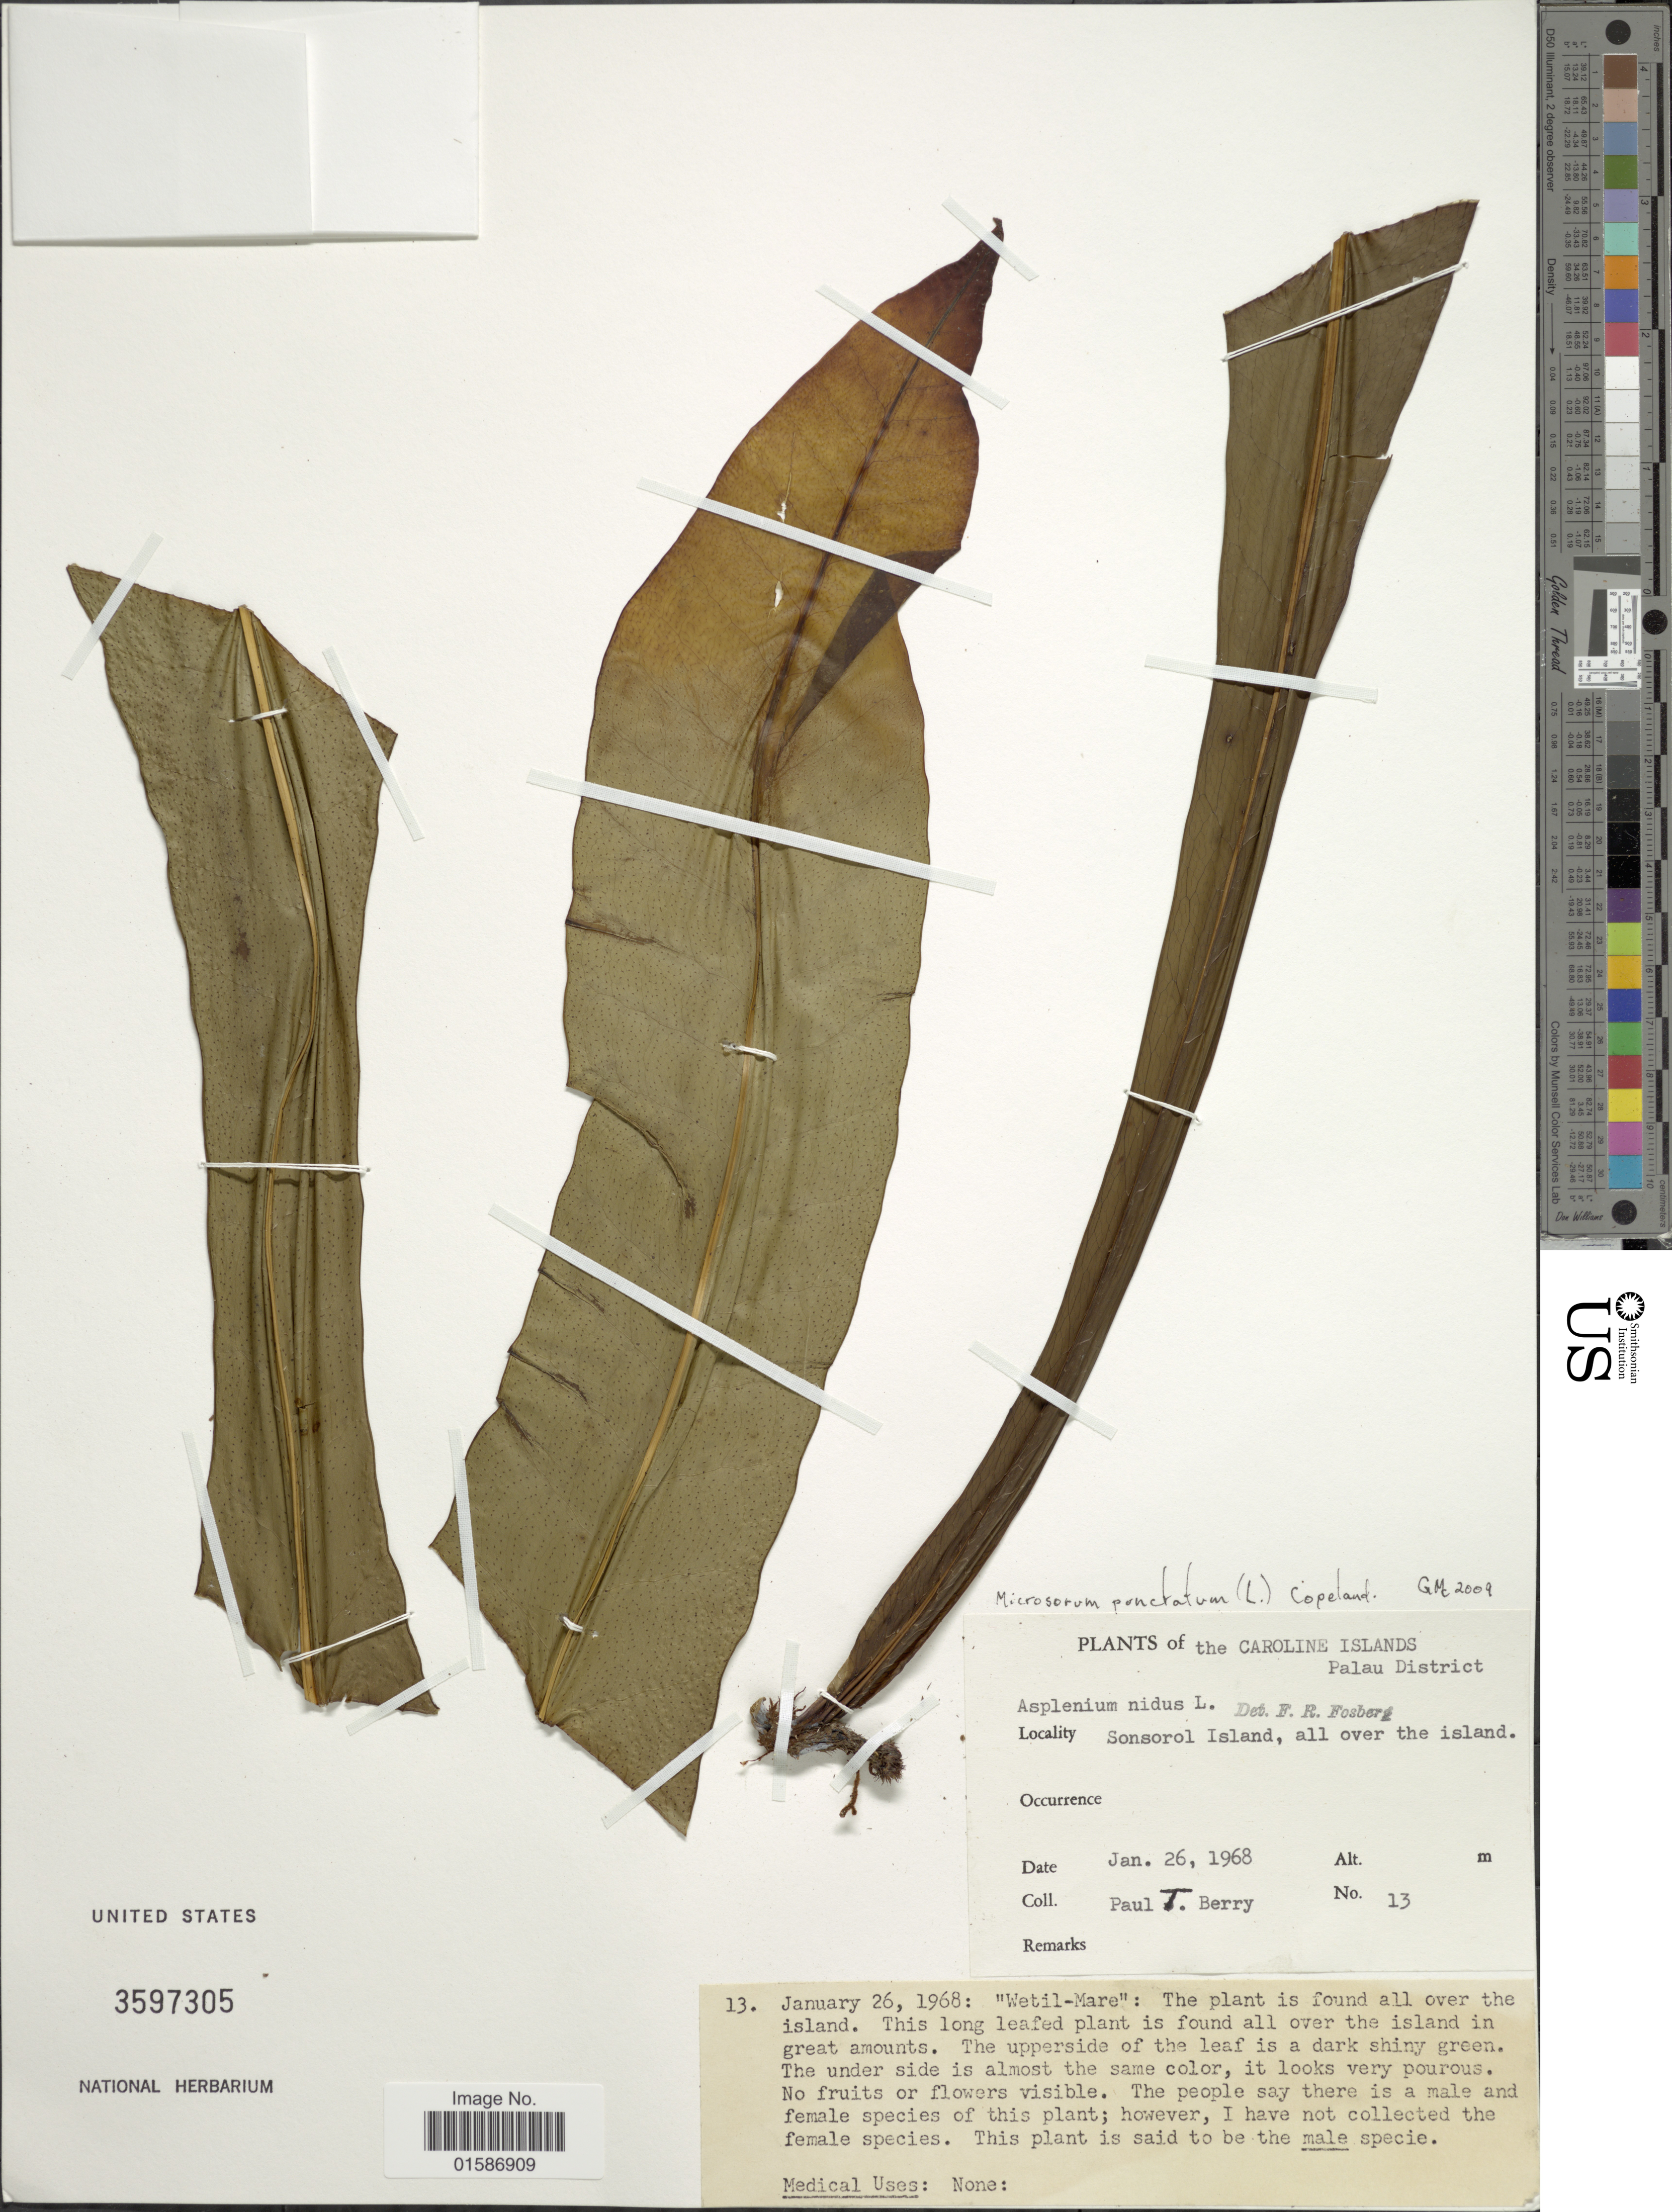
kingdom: Plantae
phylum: Tracheophyta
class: Polypodiopsida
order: Polypodiales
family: Polypodiaceae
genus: Microsorum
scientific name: Microsorum punctatum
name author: (L.) Copel.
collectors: P. T. Berry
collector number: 13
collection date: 1968-01-26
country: Palau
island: Sonsoral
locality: Sonsorol Island, all over the island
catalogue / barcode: US 3597305